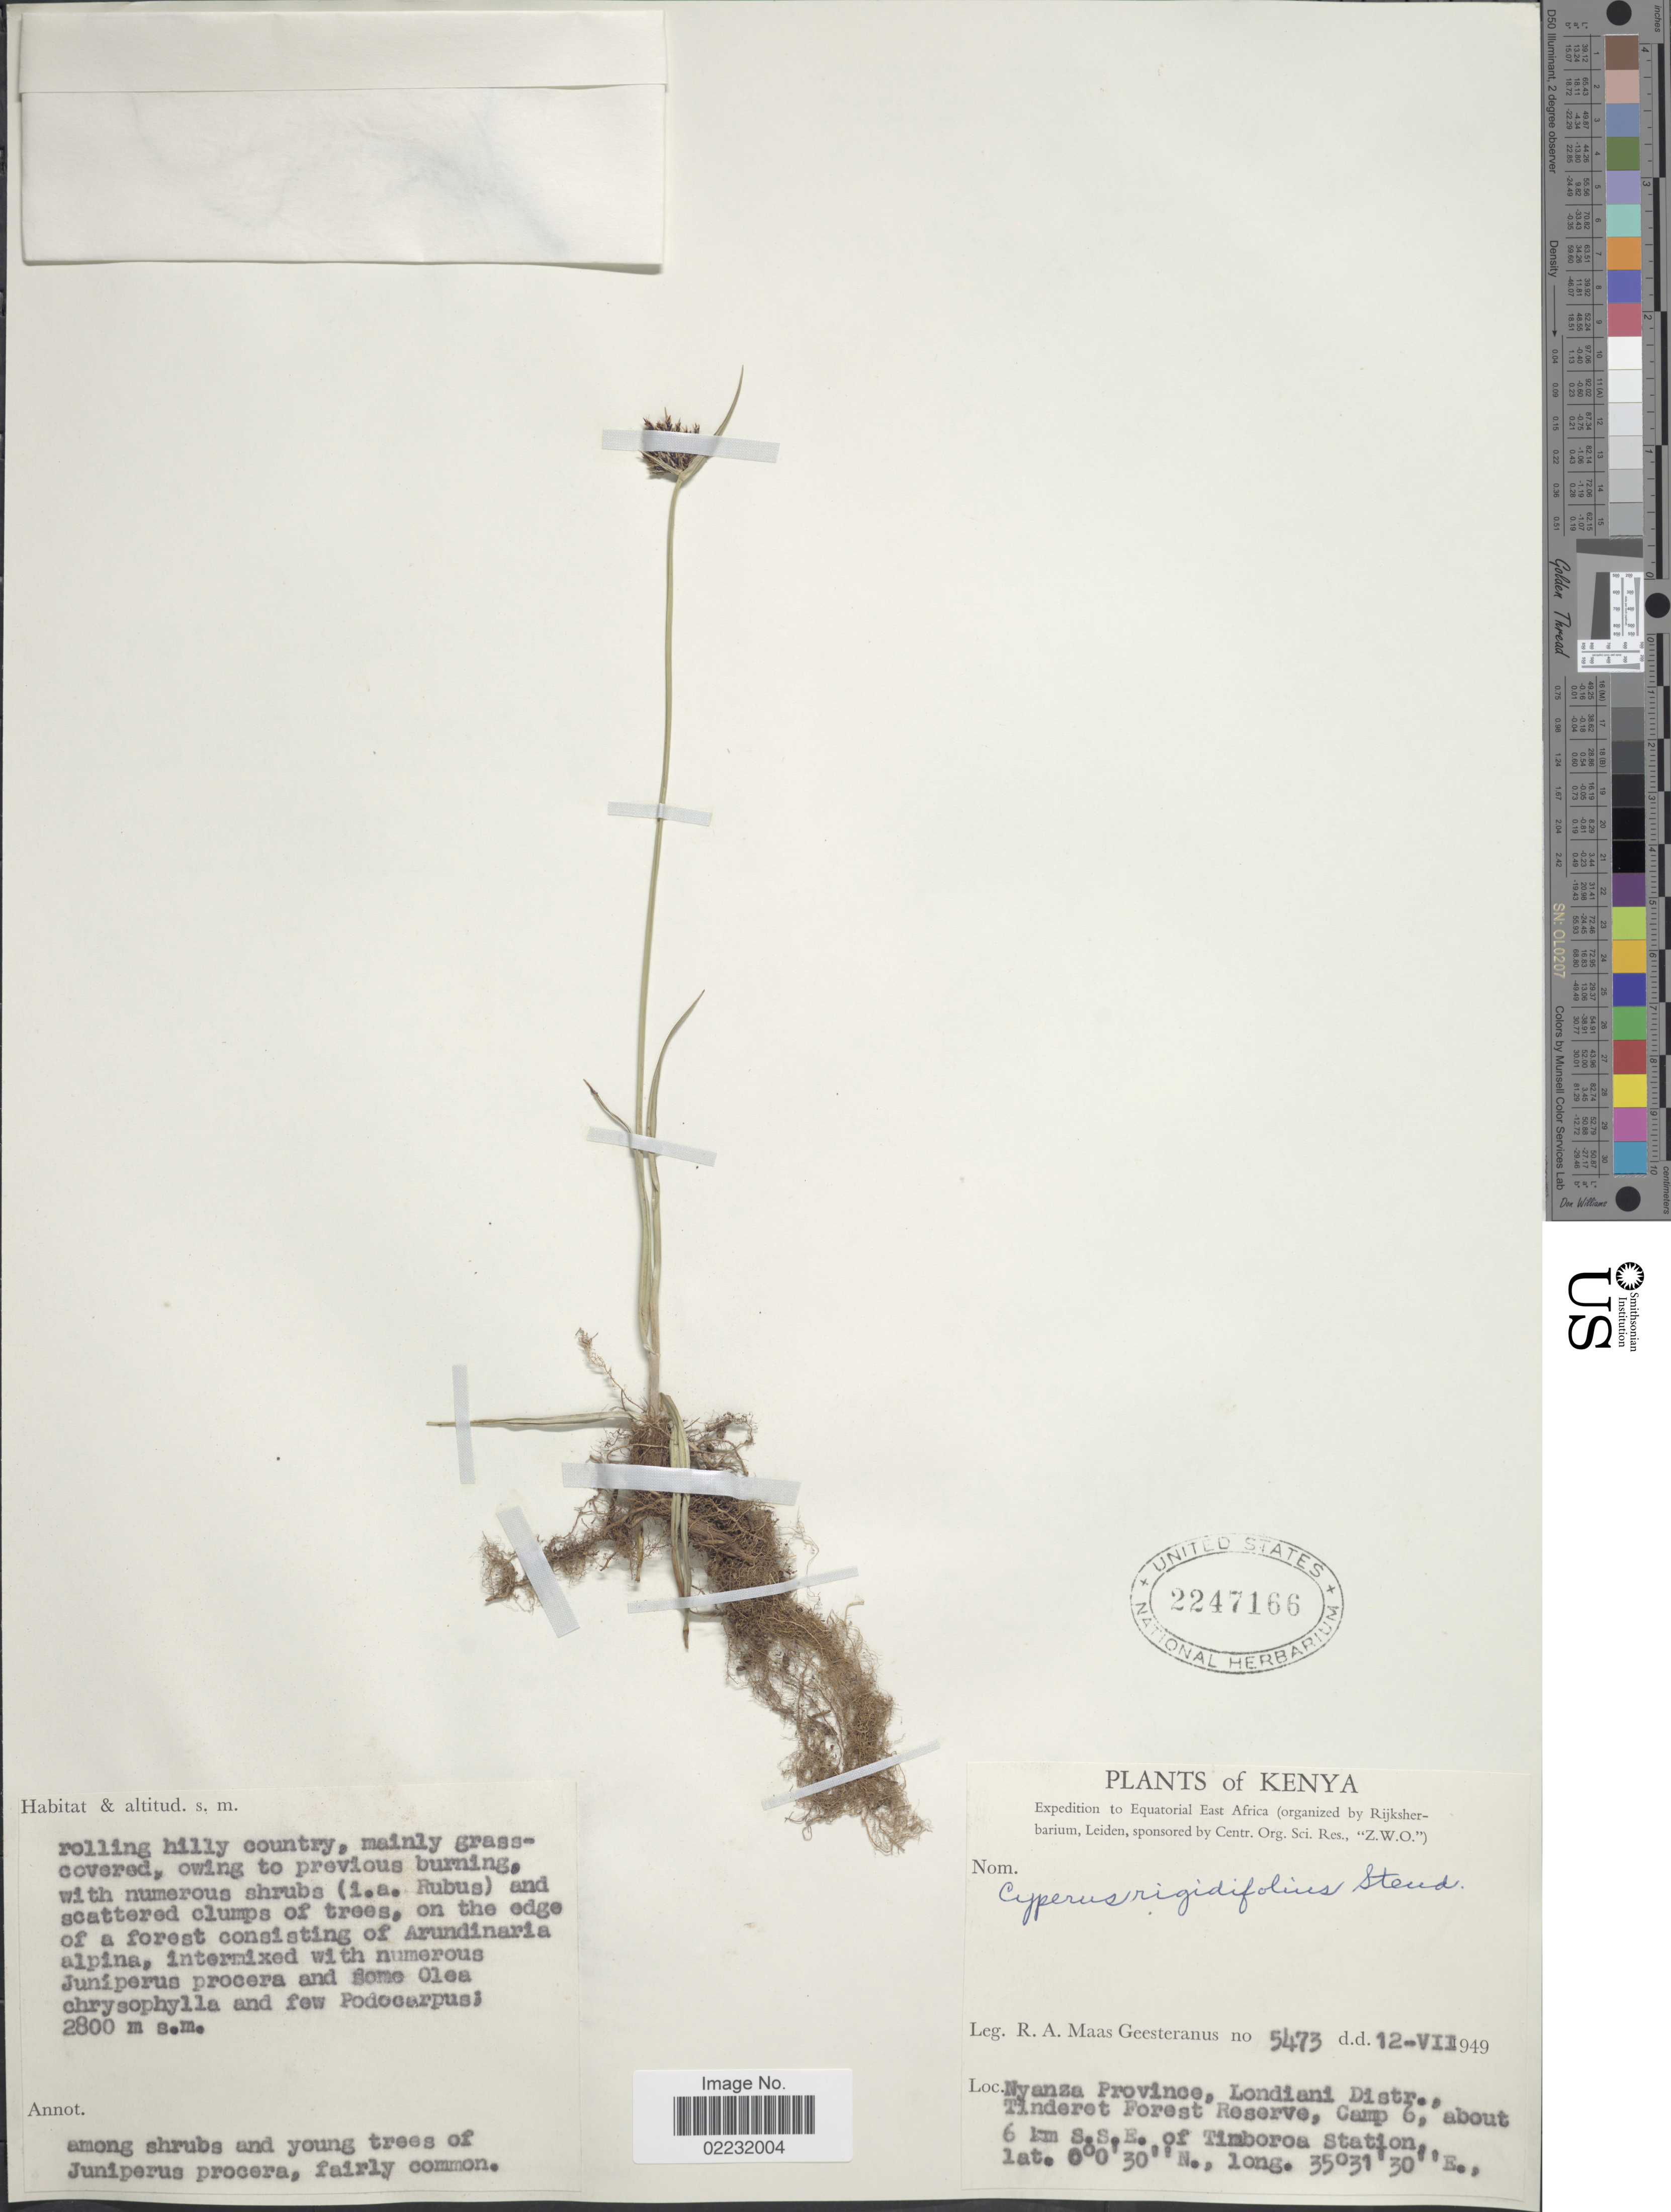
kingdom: Plantae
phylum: Tracheophyta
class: Liliopsida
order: Poales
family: Cyperaceae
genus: Cyperus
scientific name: Cyperus rigidifolius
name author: Steud.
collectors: R. A. Maas Geesteranus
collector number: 5473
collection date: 1949-07-12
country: Kenya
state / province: Kericho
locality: Londiani Distr., Tinderet Forest Reserve, Camp 6, about 6 km S.S.E. of Timboroa Station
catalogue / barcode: US 2247166